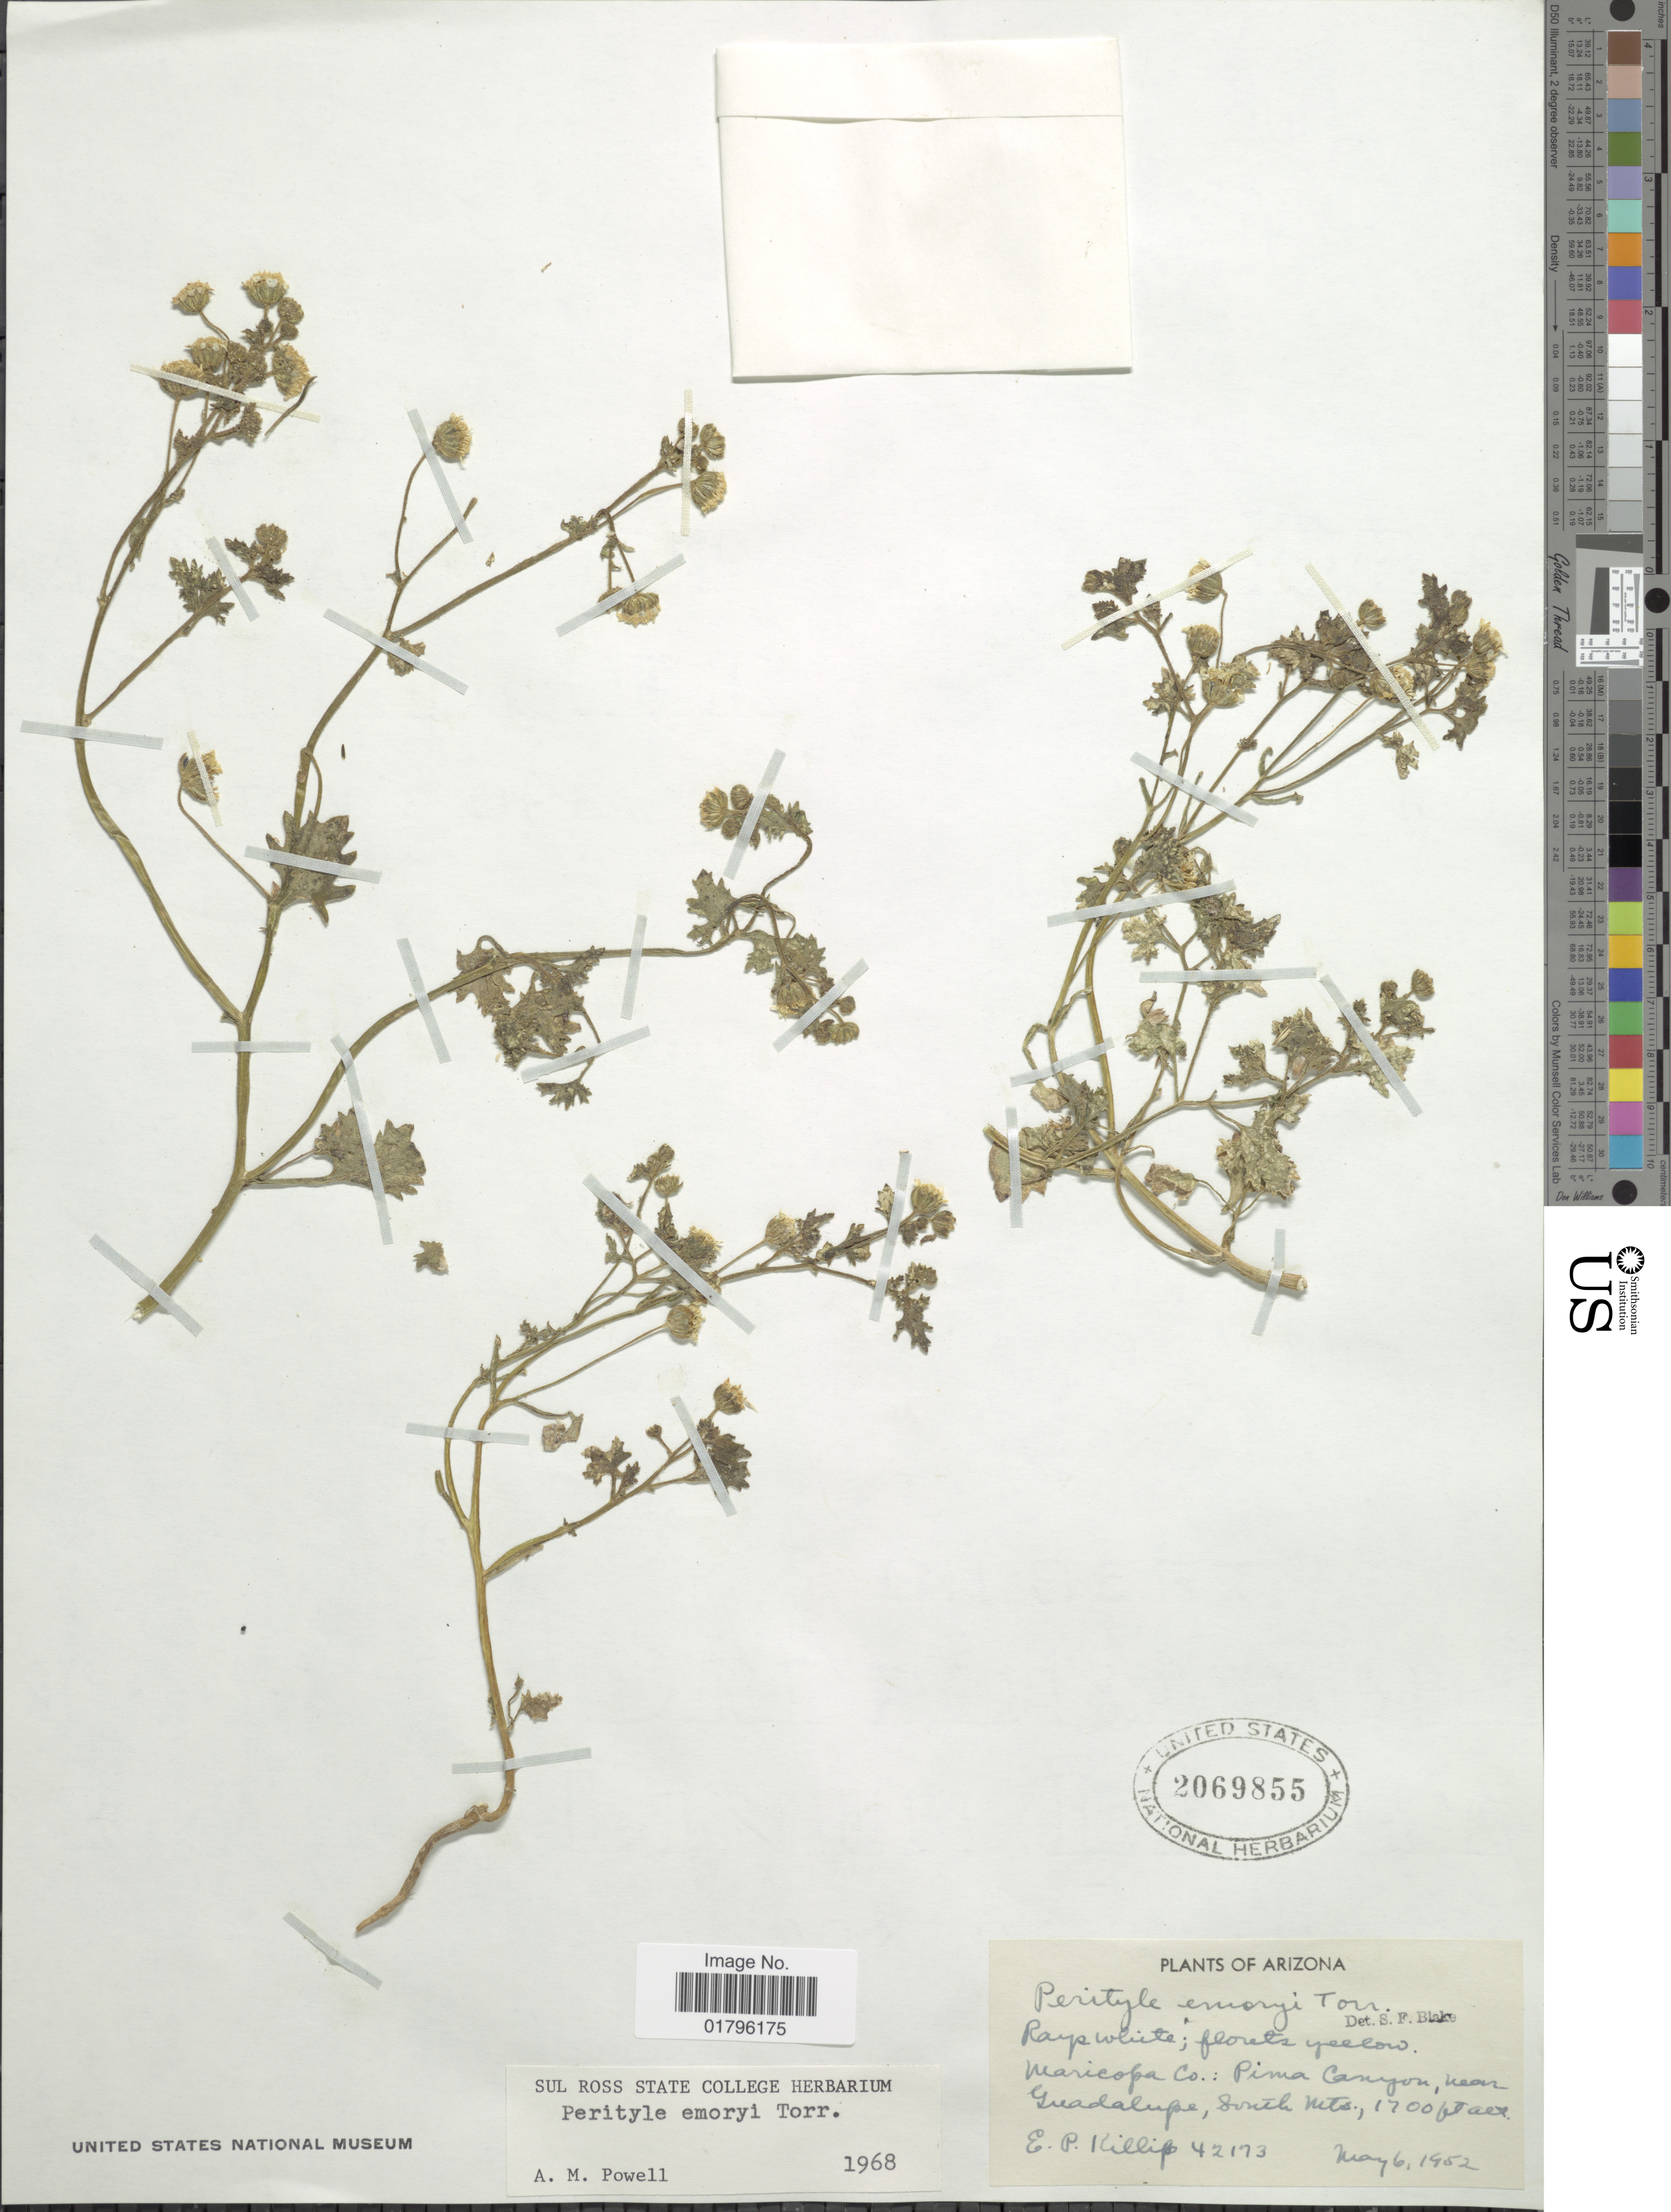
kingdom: Plantae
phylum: Tracheophyta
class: Magnoliopsida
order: Asterales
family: Asteraceae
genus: Perityle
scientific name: Perityle emoryi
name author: Torr.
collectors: E. P. Killip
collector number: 42173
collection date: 1952-05-06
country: United States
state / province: Arizona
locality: Maricopa Co.: Pima Canyon, near Guadalupe, South Mts.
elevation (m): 518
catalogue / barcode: US 2069855